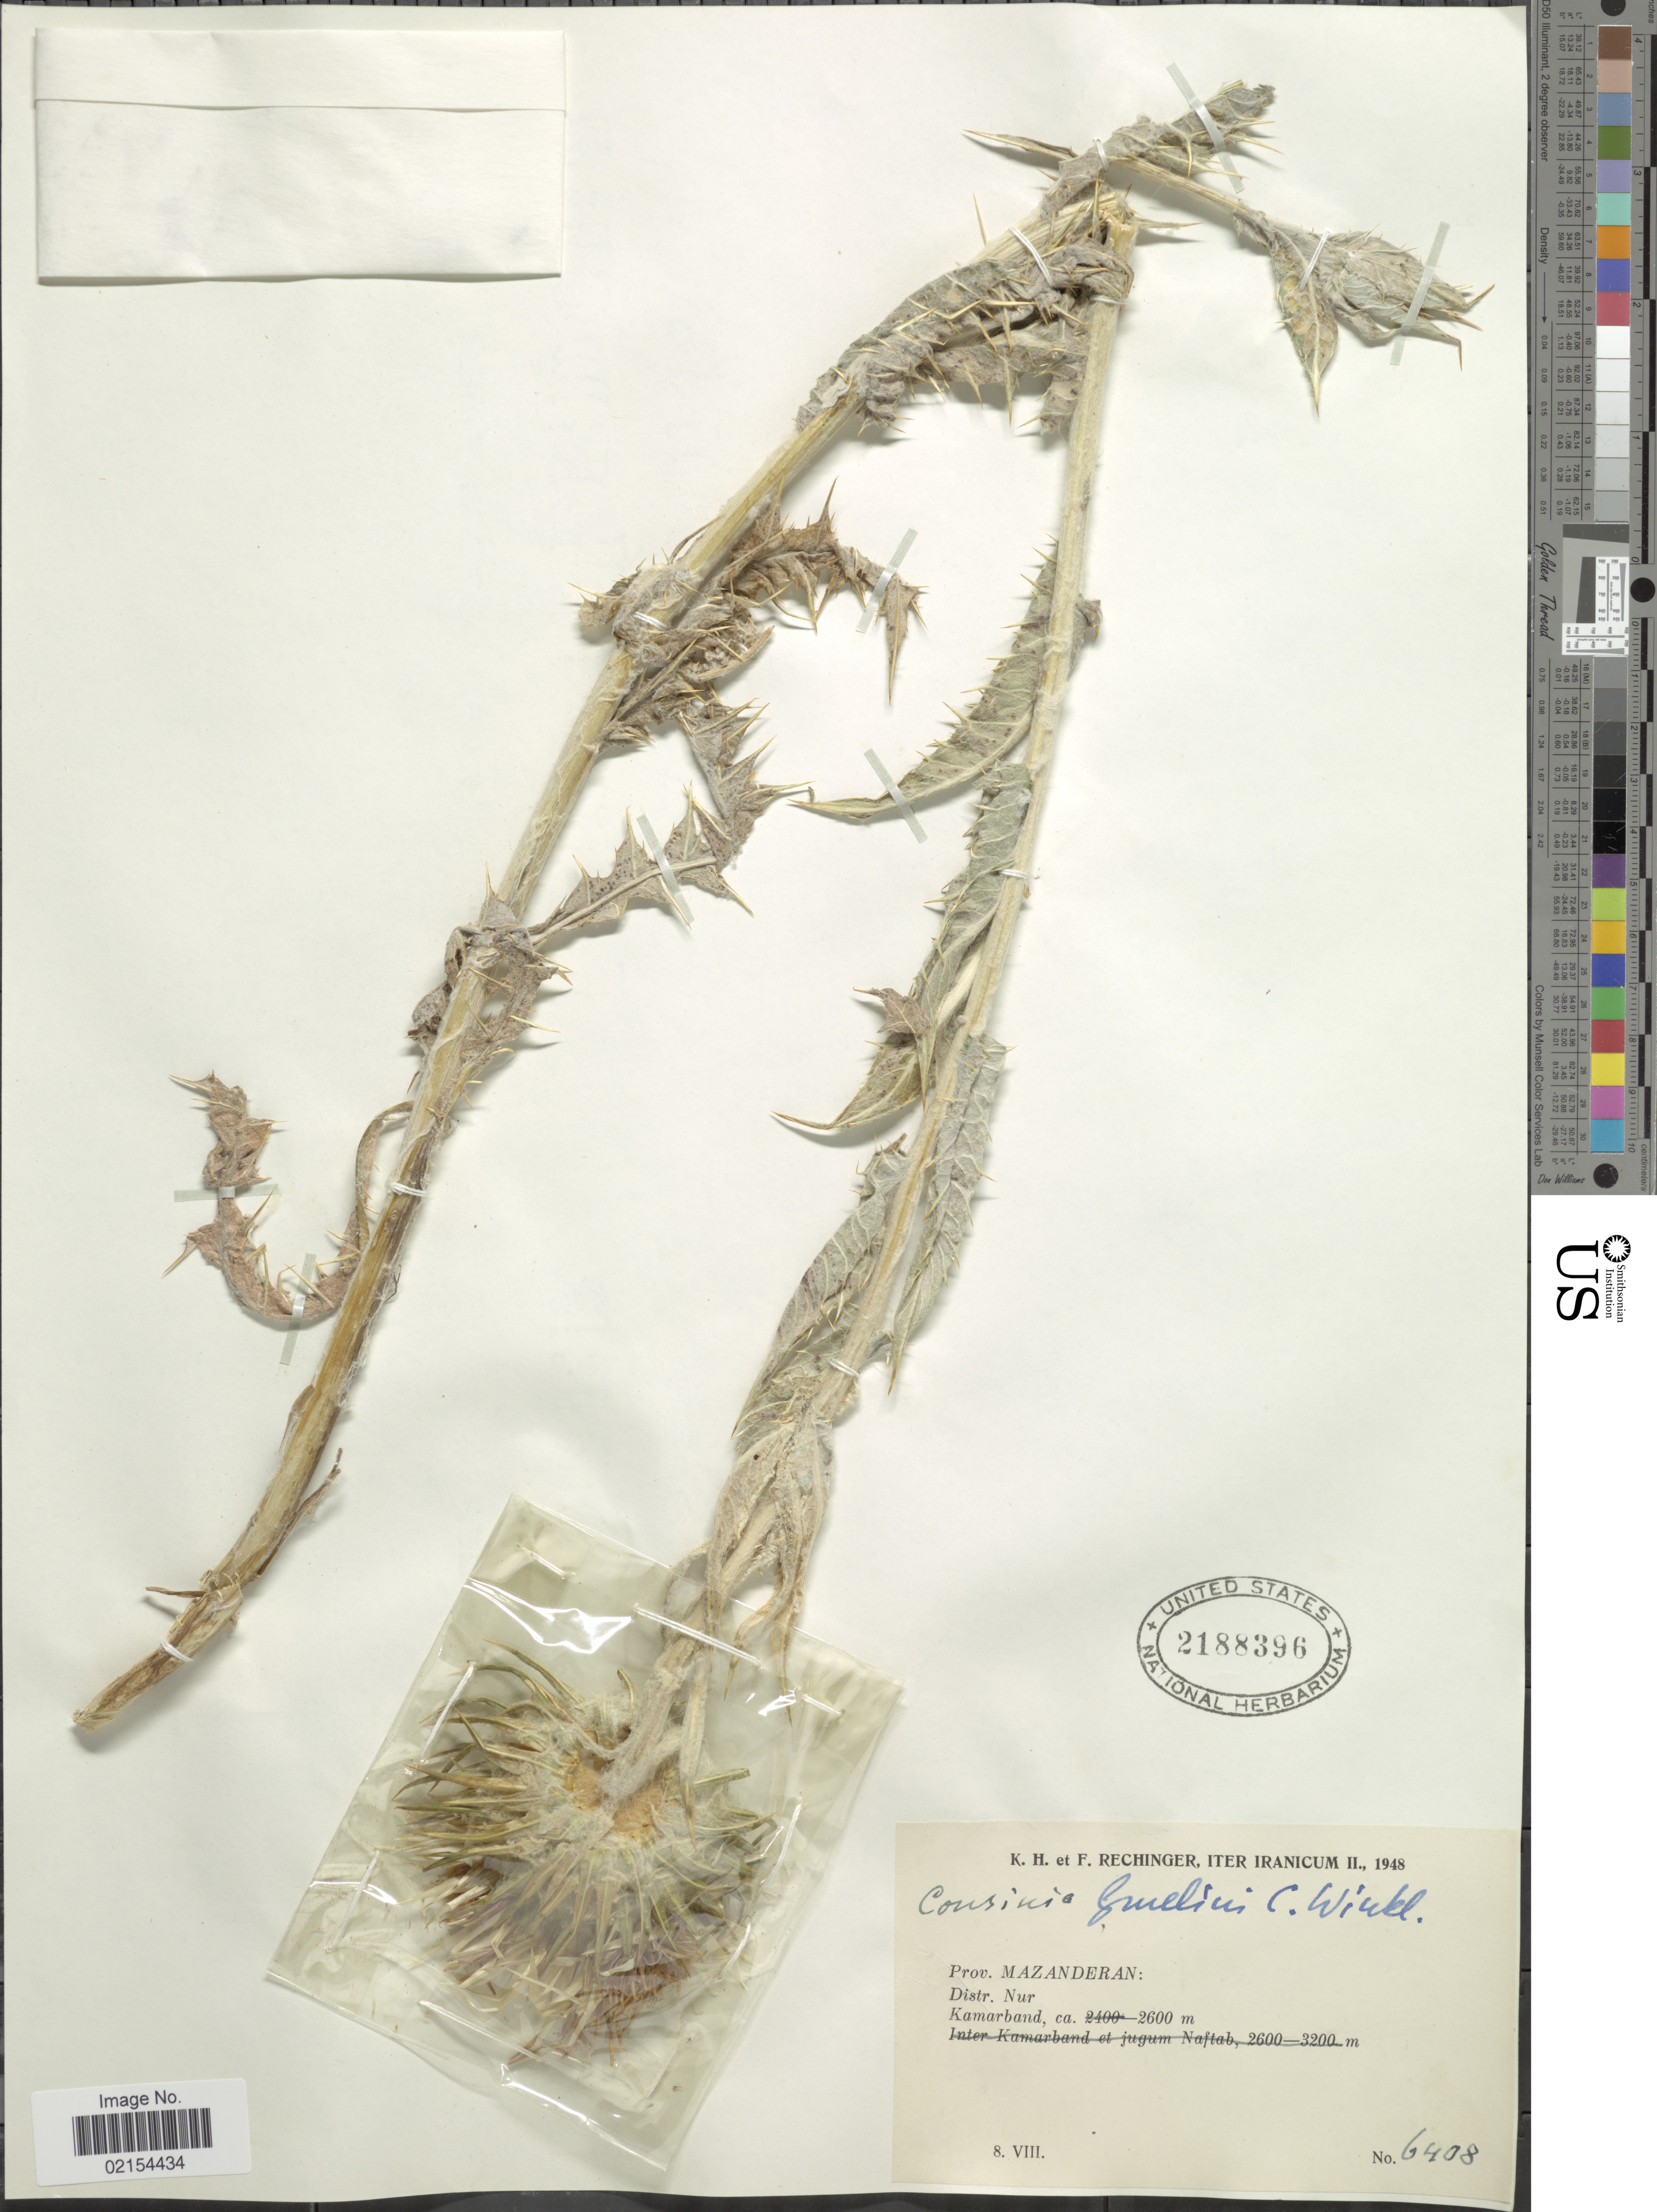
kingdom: Plantae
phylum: Tracheophyta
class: Magnoliopsida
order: Asterales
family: Asteraceae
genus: Cousinia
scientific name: Cousinia gmelini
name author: C. Winkl.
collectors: K. H. Rechinger & F. Rechinger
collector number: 6408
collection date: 1948-08-08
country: Iran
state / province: Mazandaran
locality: Iter Iranicum, Prov. Mazanderan, Distr. Nur, Kamarband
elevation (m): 2600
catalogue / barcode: US 2188396